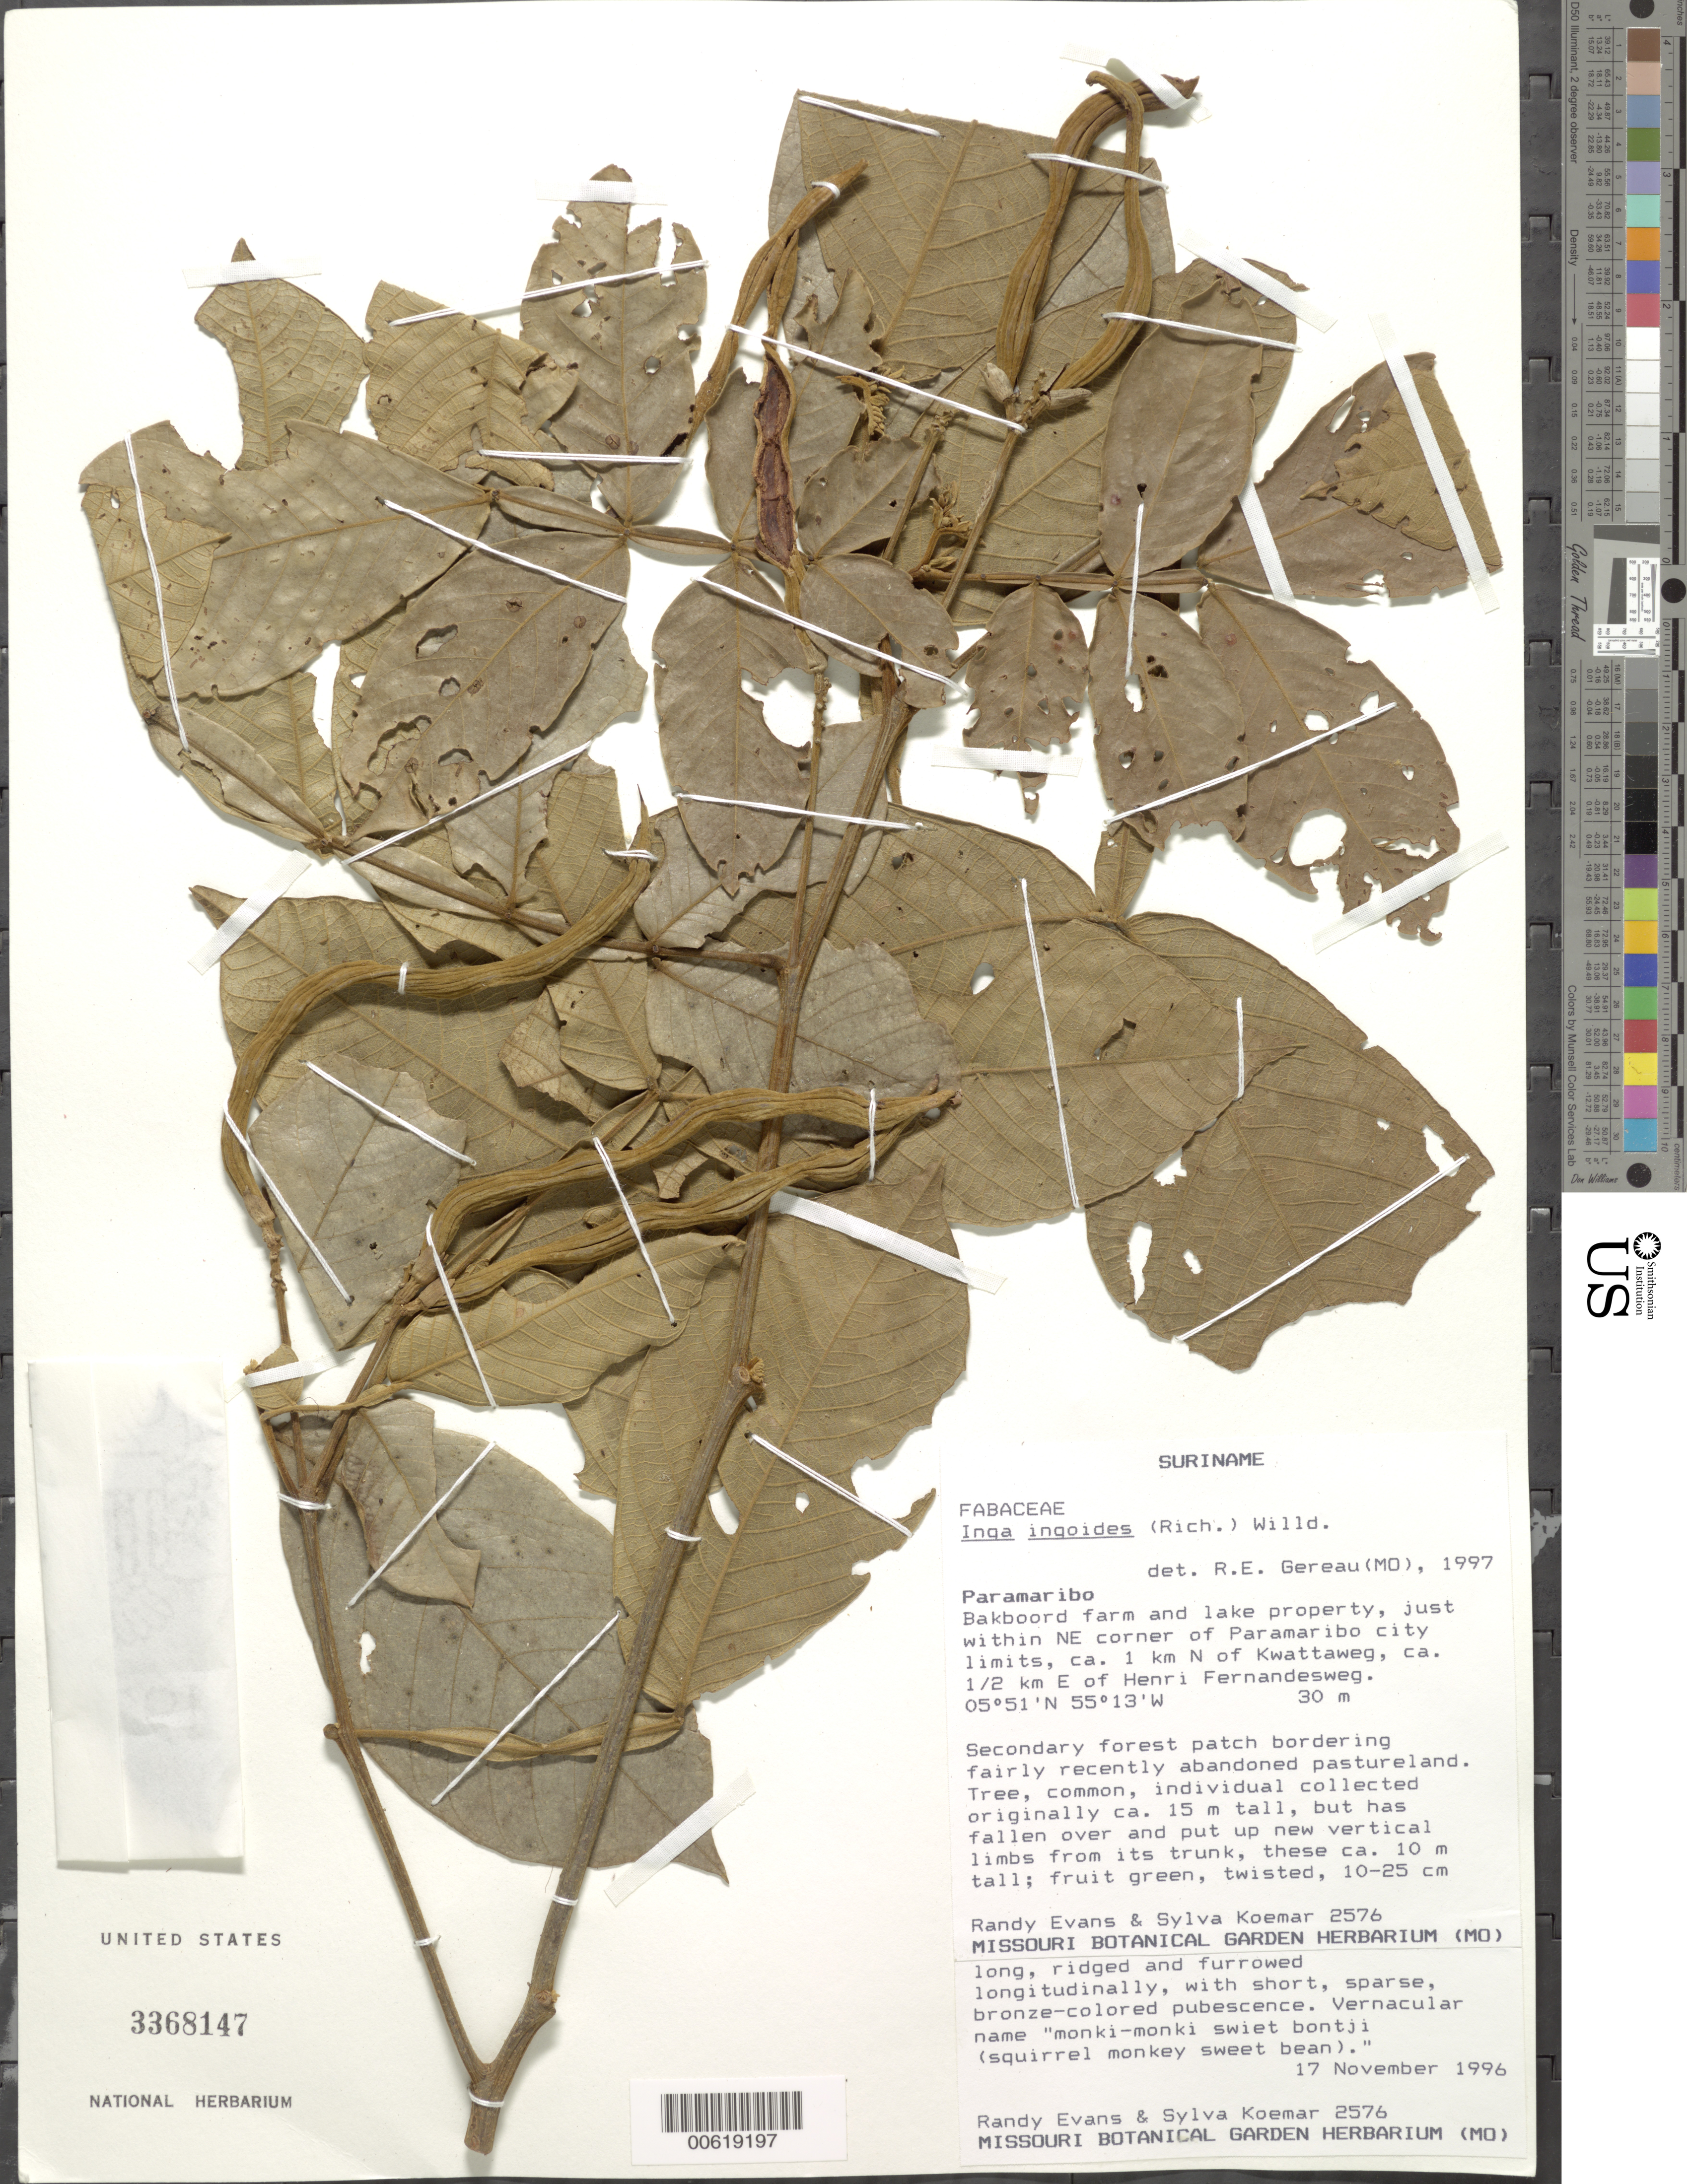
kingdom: Plantae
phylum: Tracheophyta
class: Magnoliopsida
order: Fabales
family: Fabaceae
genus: Inga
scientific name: Inga ingoides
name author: (Rich.) Willd.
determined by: Gereau, R. E.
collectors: R. Evans & S. Koemar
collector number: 2576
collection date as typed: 17-Nov-96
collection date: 1996-11-17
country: Suriname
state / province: Paramaribo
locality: Bakboord farm and lake property, just within NE corner of Paramaribo city limits, ca. 1 km N of Kwattaweg, ca 1/2 km E of Henri Fernandesweg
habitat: Secondary forest patch bordering fairly recently abandoned pastureland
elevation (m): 30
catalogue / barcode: US 3368147